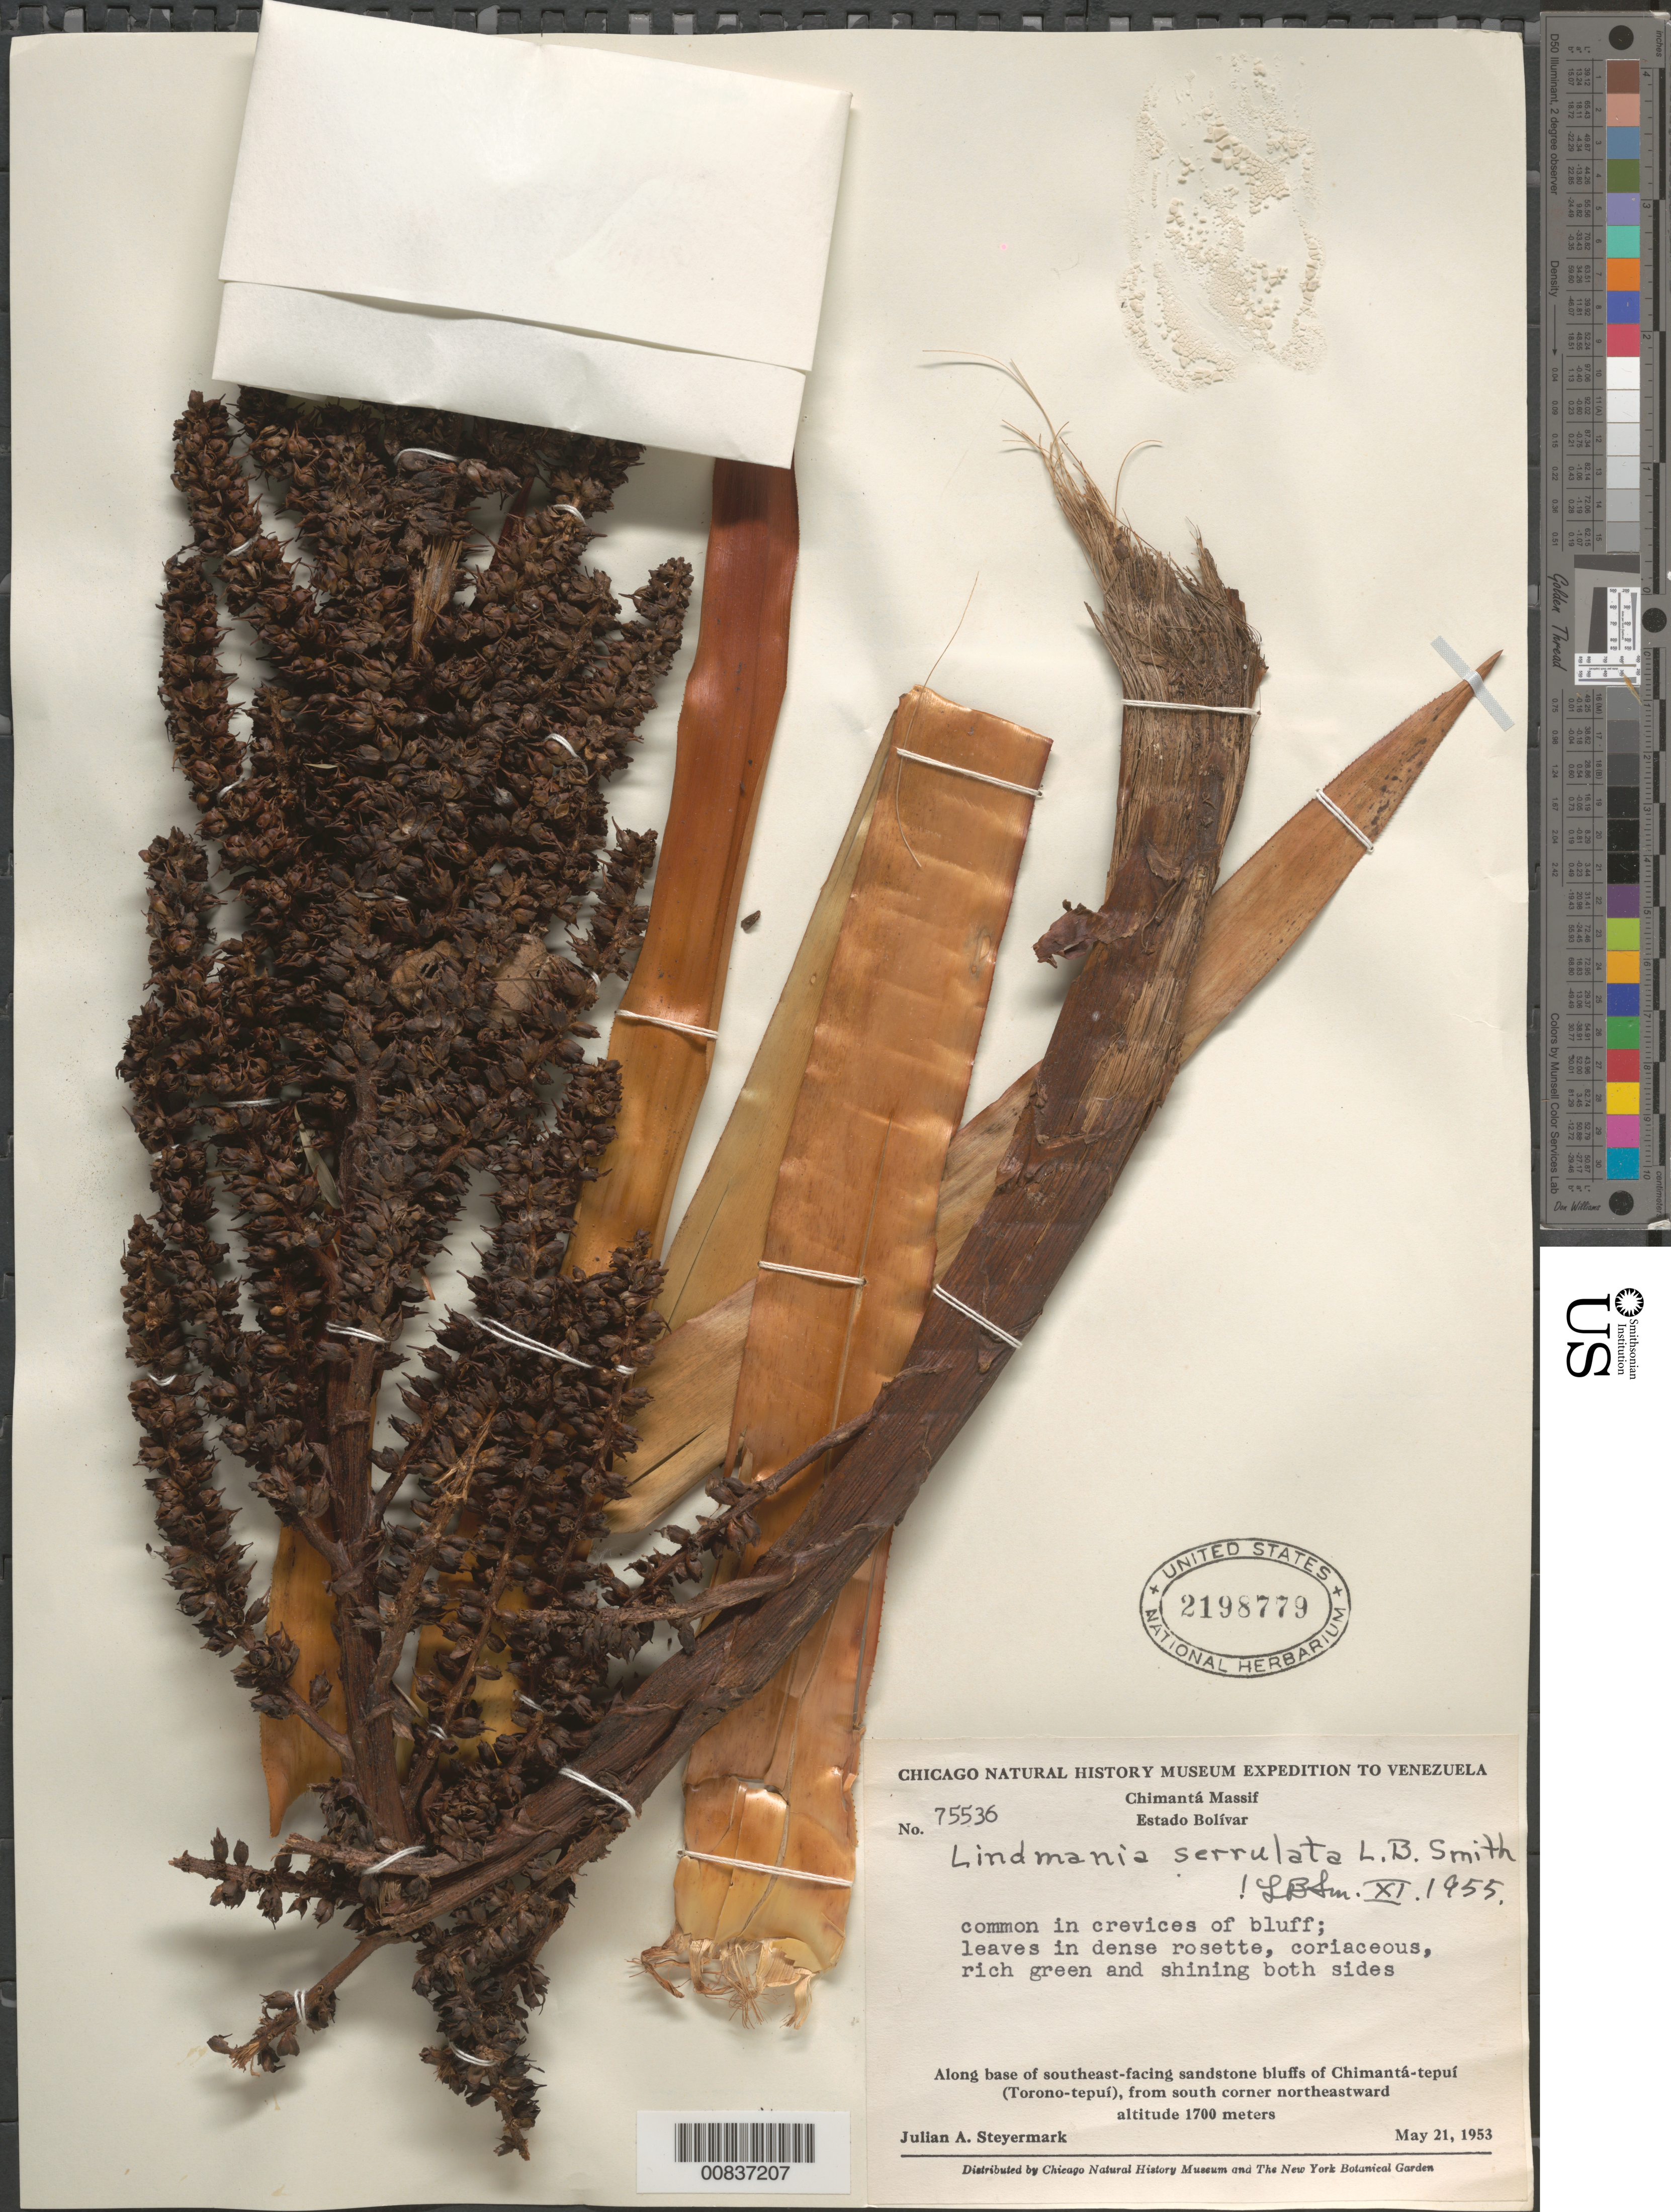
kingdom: Plantae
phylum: Tracheophyta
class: Liliopsida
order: Poales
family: Bromeliaceae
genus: Lindmania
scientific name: Lindmania serrulata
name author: L.B. Sm.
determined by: Smith, Lyman B., (US), NMNH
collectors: J. Steyermark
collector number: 75536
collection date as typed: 21-May-53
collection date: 1953-05-21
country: Venezuela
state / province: Bolívar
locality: Chimantá Massif, along base of SE facing sandstone bluffs of Chimantá-tepuí (Torono-tepuí) from S corner northeastward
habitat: Sandstone bluffs, in crevices of bluff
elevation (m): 1700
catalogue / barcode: US 2198779